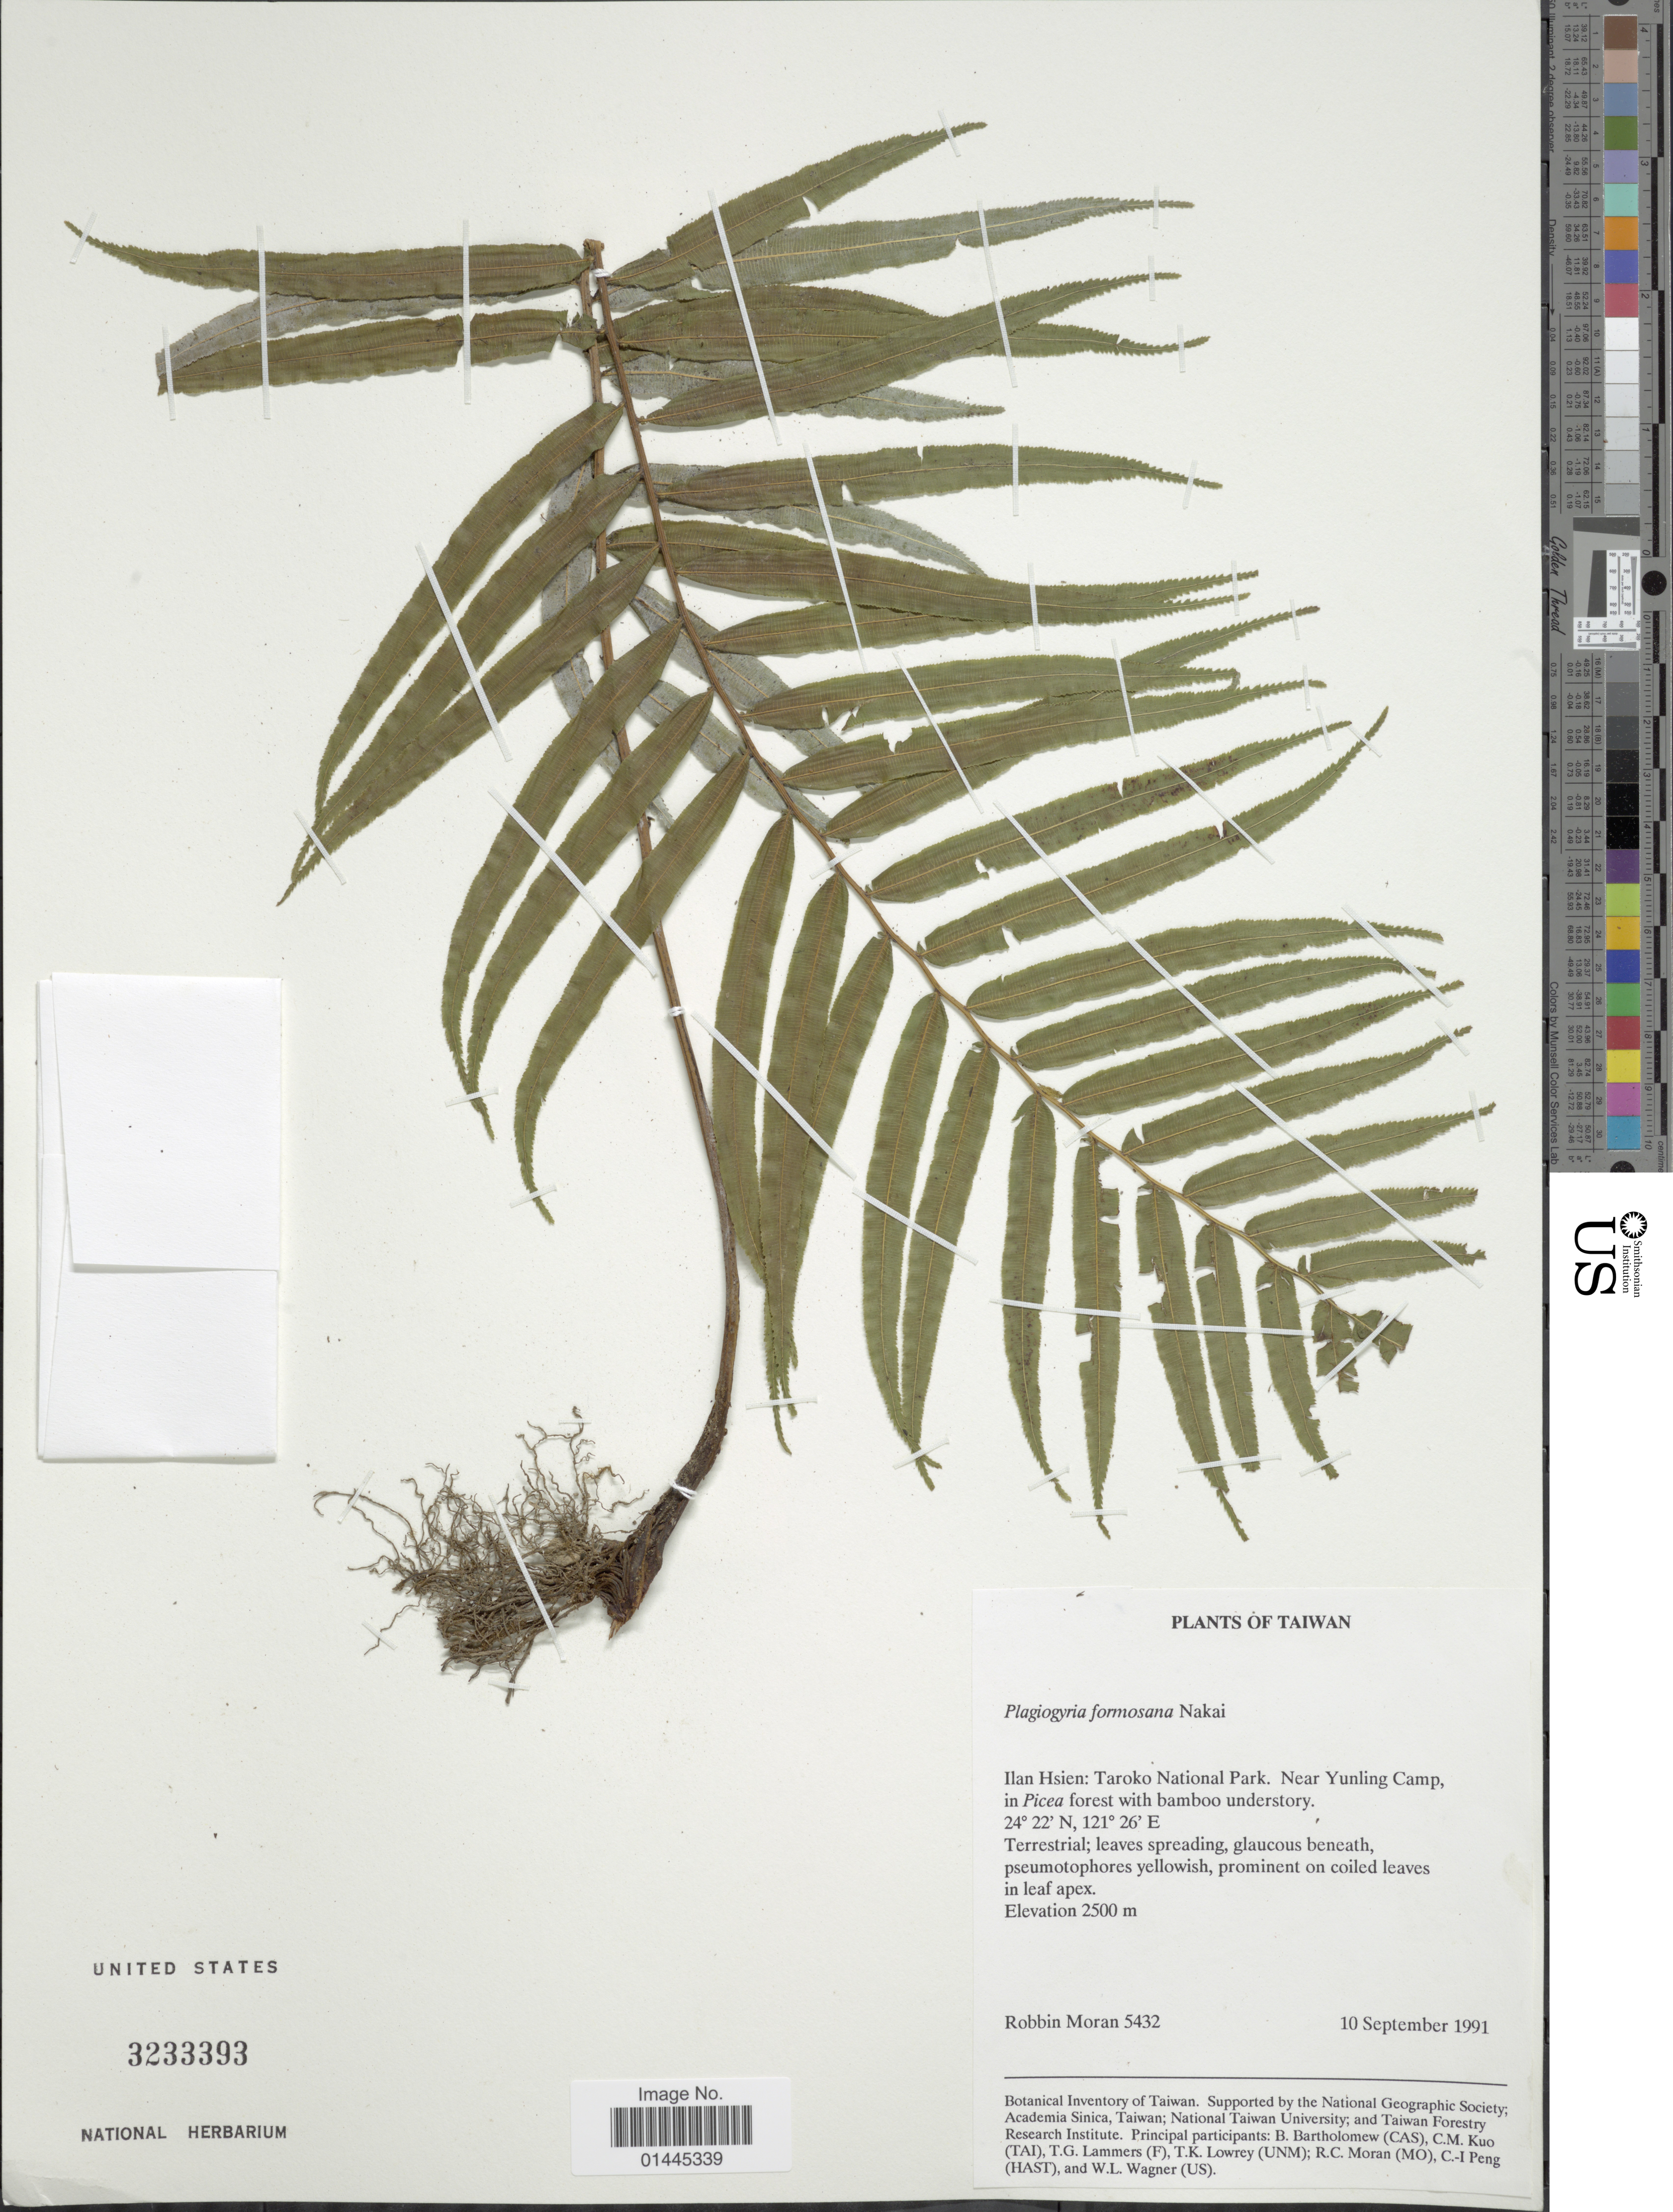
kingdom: Plantae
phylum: Tracheophyta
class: Polypodiopsida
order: Cyatheales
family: Plagiogyriaceae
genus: Plagiogyria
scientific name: Plagiogyria glauca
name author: (Blume) Mett.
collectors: R. C. Moran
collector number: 5432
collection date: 1991-10-10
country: Taiwan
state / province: Ilan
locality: Ilan Hsien: Taroko National Park, near Yunling Camp.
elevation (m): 2500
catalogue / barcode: US 3233393